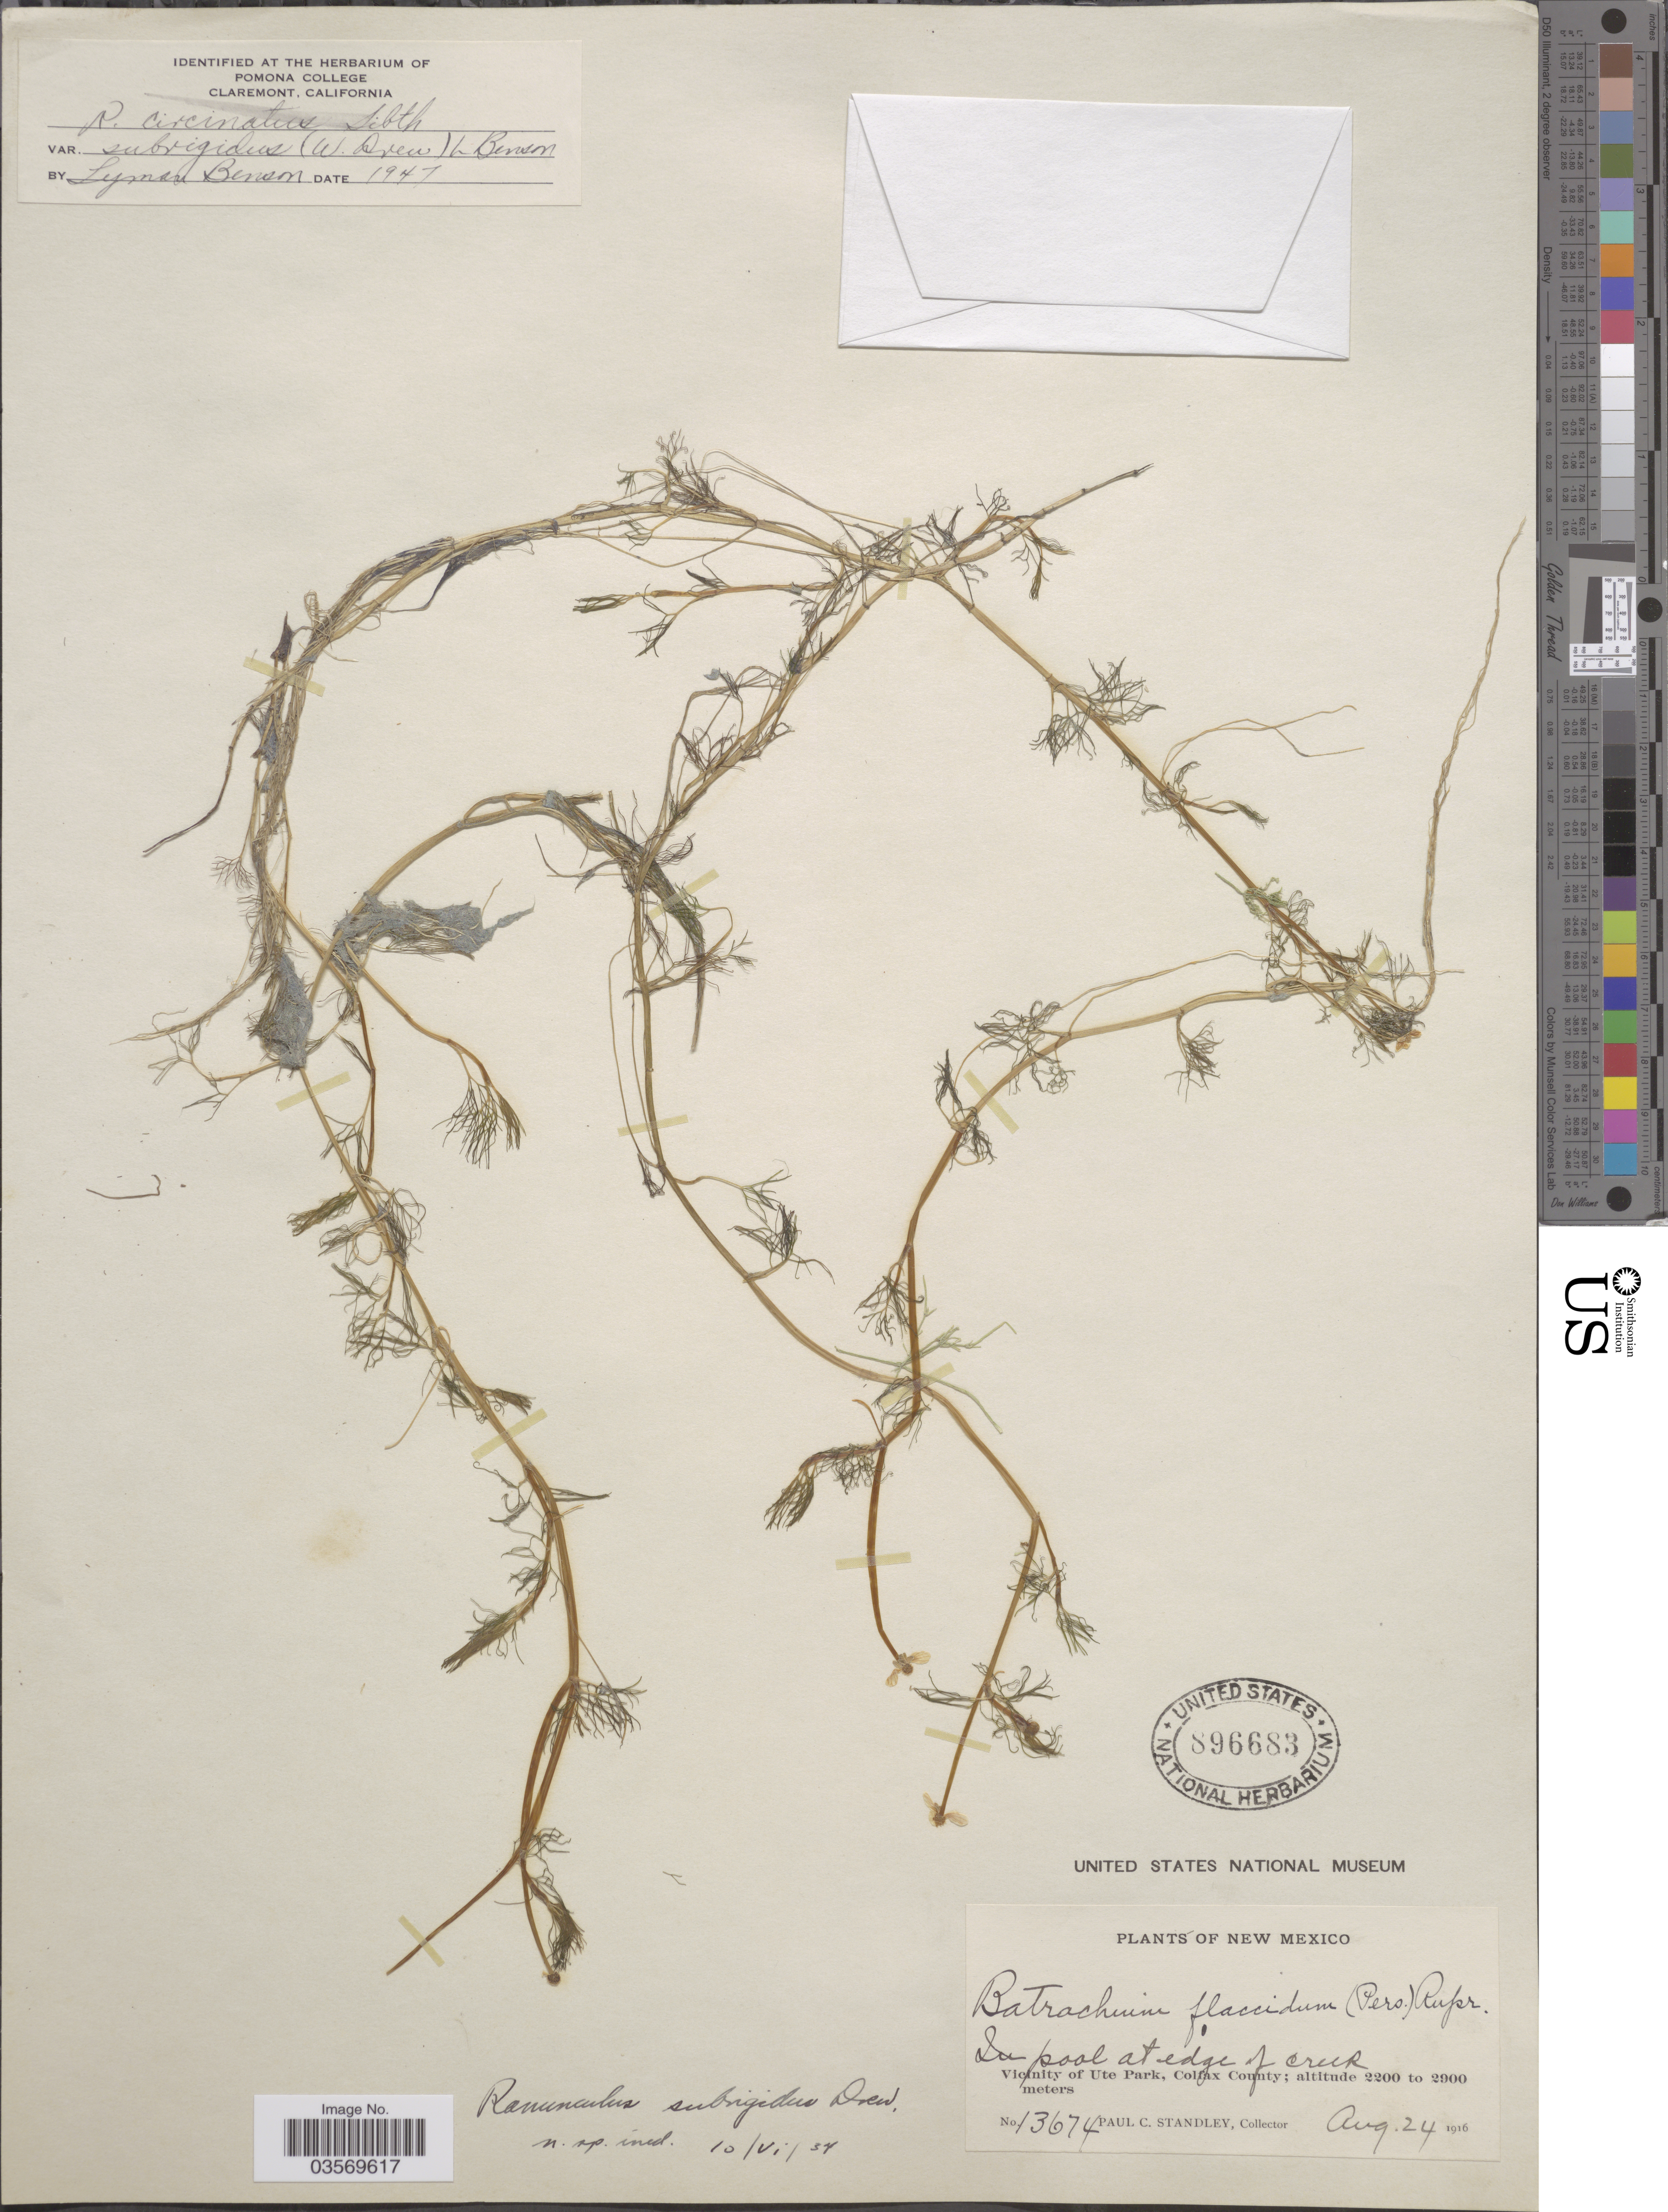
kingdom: Plantae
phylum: Tracheophyta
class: Magnoliopsida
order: Ranunculales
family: Ranunculaceae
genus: Ranunculus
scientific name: Ranunculus subrigidus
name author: W.B. Drew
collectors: P. C. Standley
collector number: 13674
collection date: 1916-08-24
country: United States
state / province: New Mexico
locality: In pool at edge of creek. Vicinity of Ute Park, Colfax County.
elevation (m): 2200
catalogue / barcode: US 896683